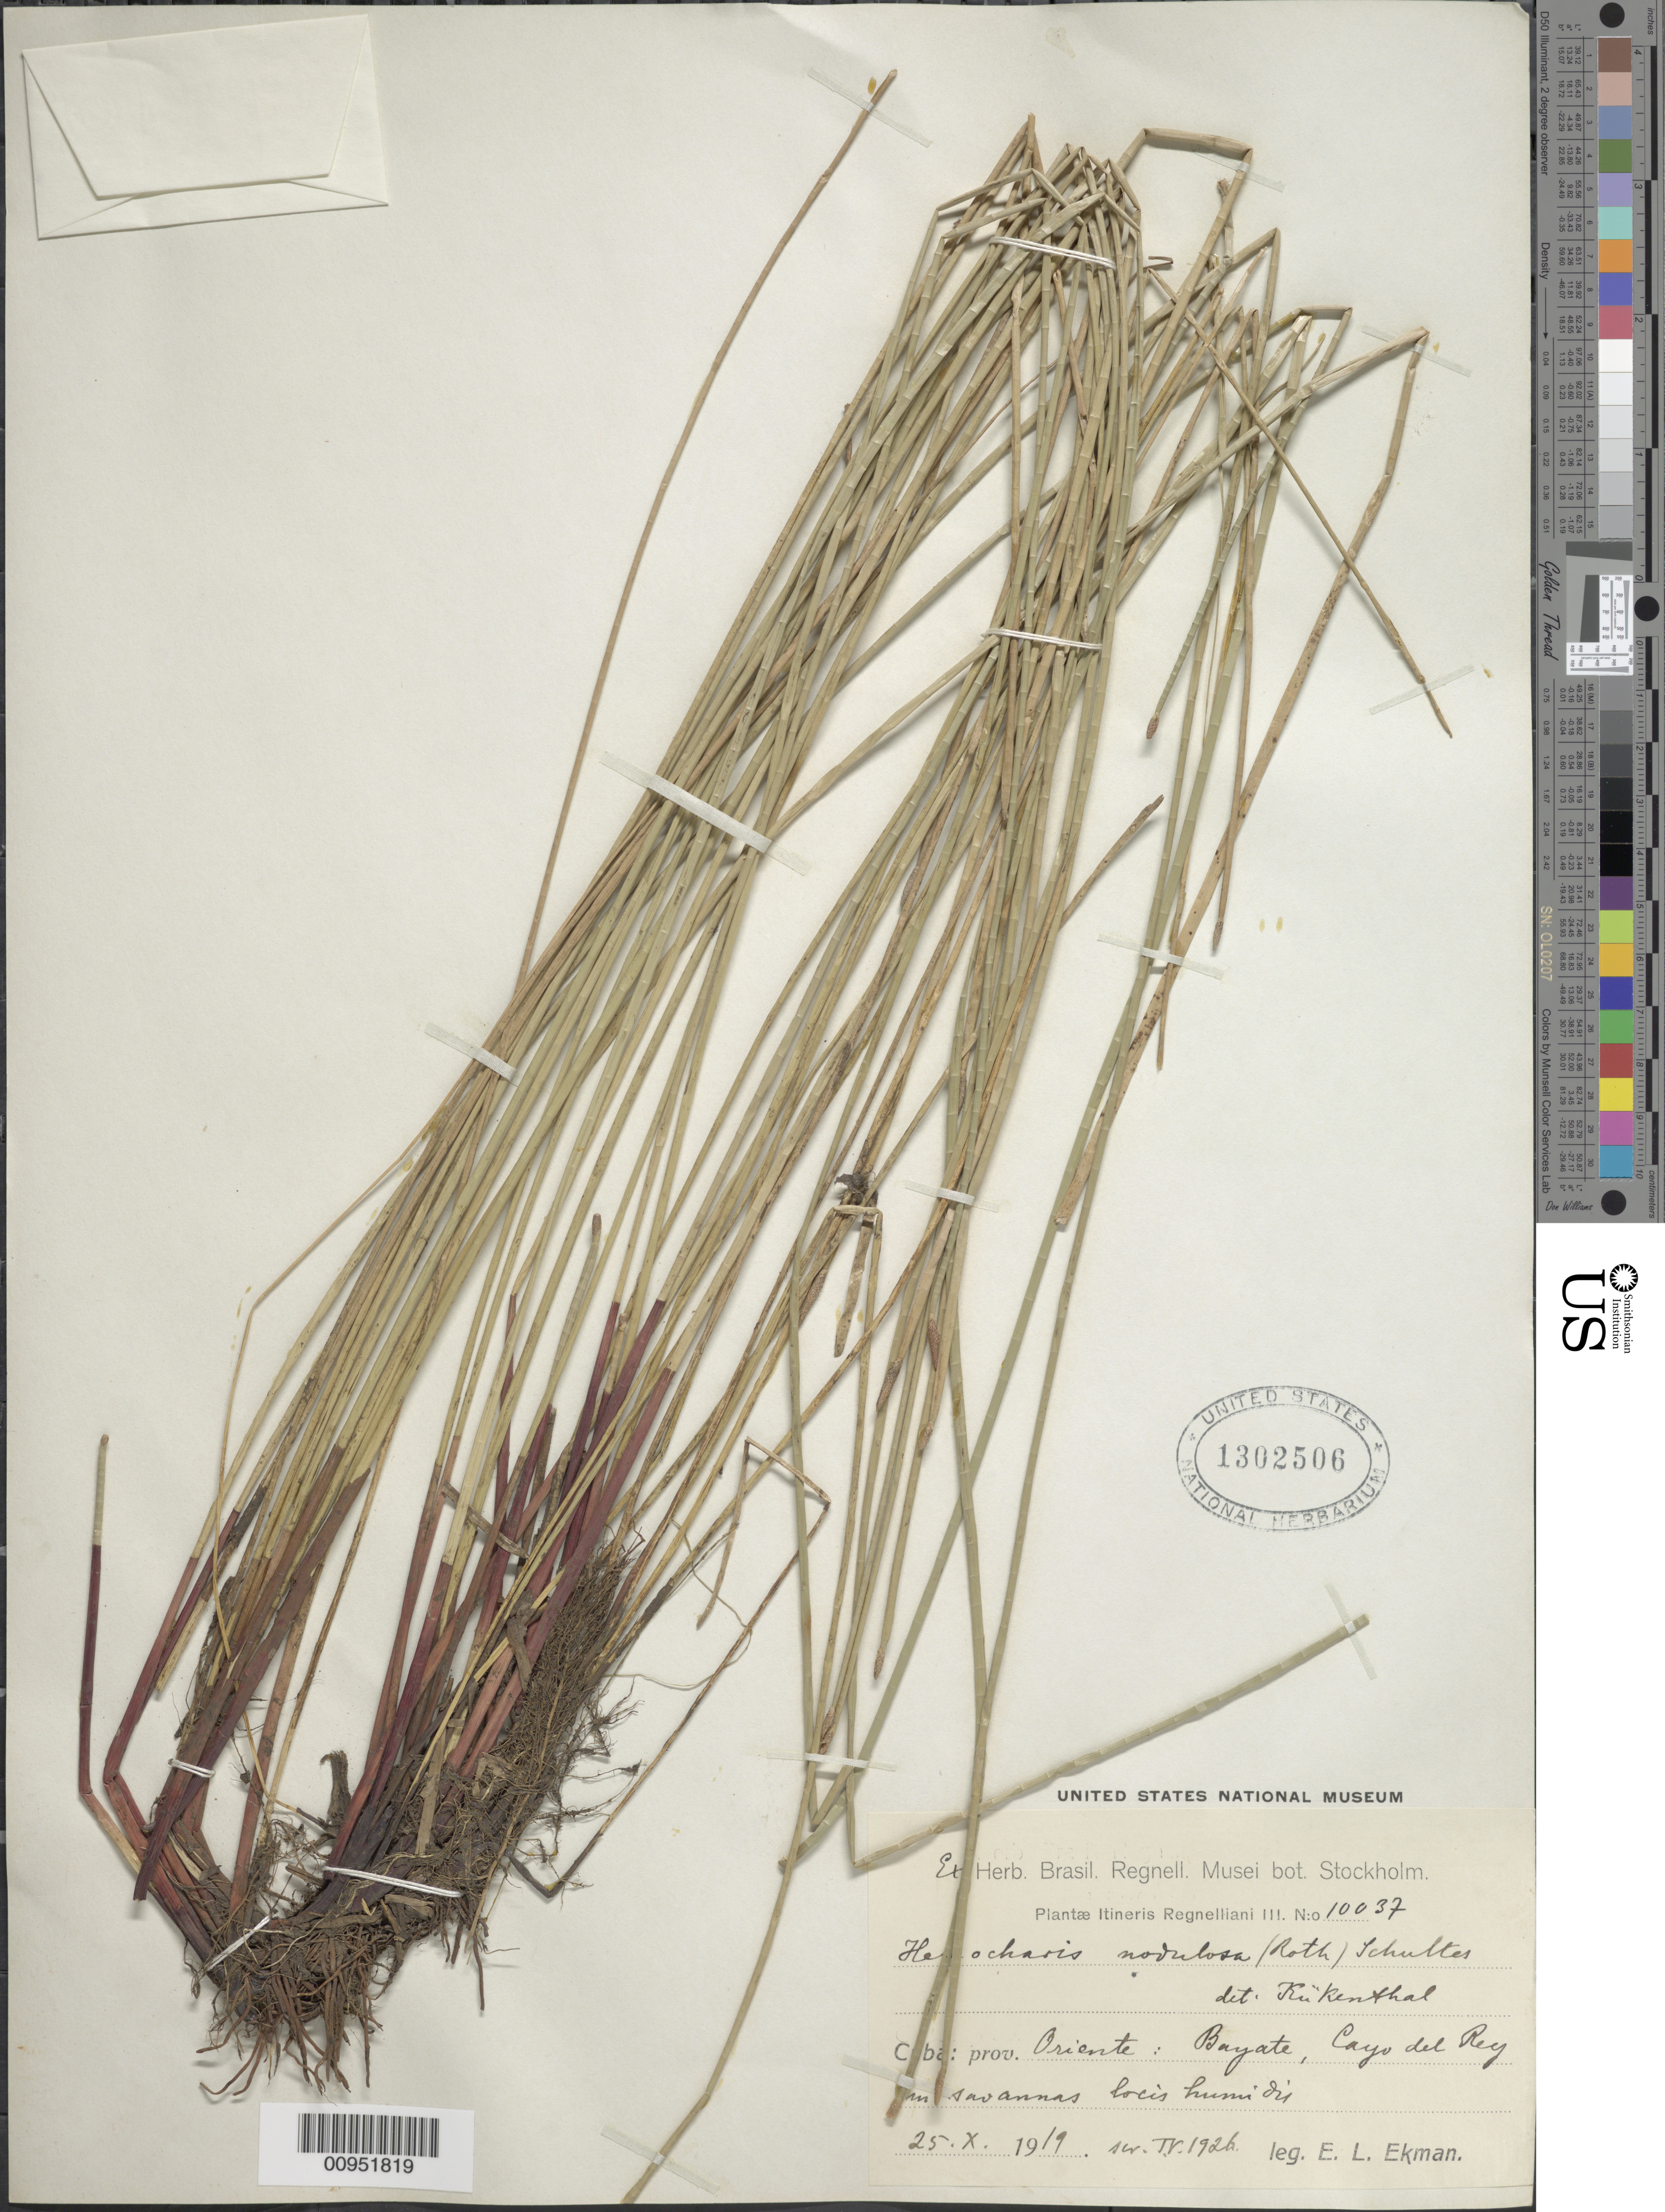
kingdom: Plantae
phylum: Tracheophyta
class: Liliopsida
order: Poales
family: Cyperaceae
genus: Eleocharis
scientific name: Eleocharis montana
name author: (Kunth) Roem. & Schult.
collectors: E. L. Ekman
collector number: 10037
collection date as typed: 25 Oct 1919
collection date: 1919-10-25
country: Cuba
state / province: Oriente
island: Cuba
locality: Bayate, Cayo del Rey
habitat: In savannas, locis humides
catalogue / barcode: US 1302506